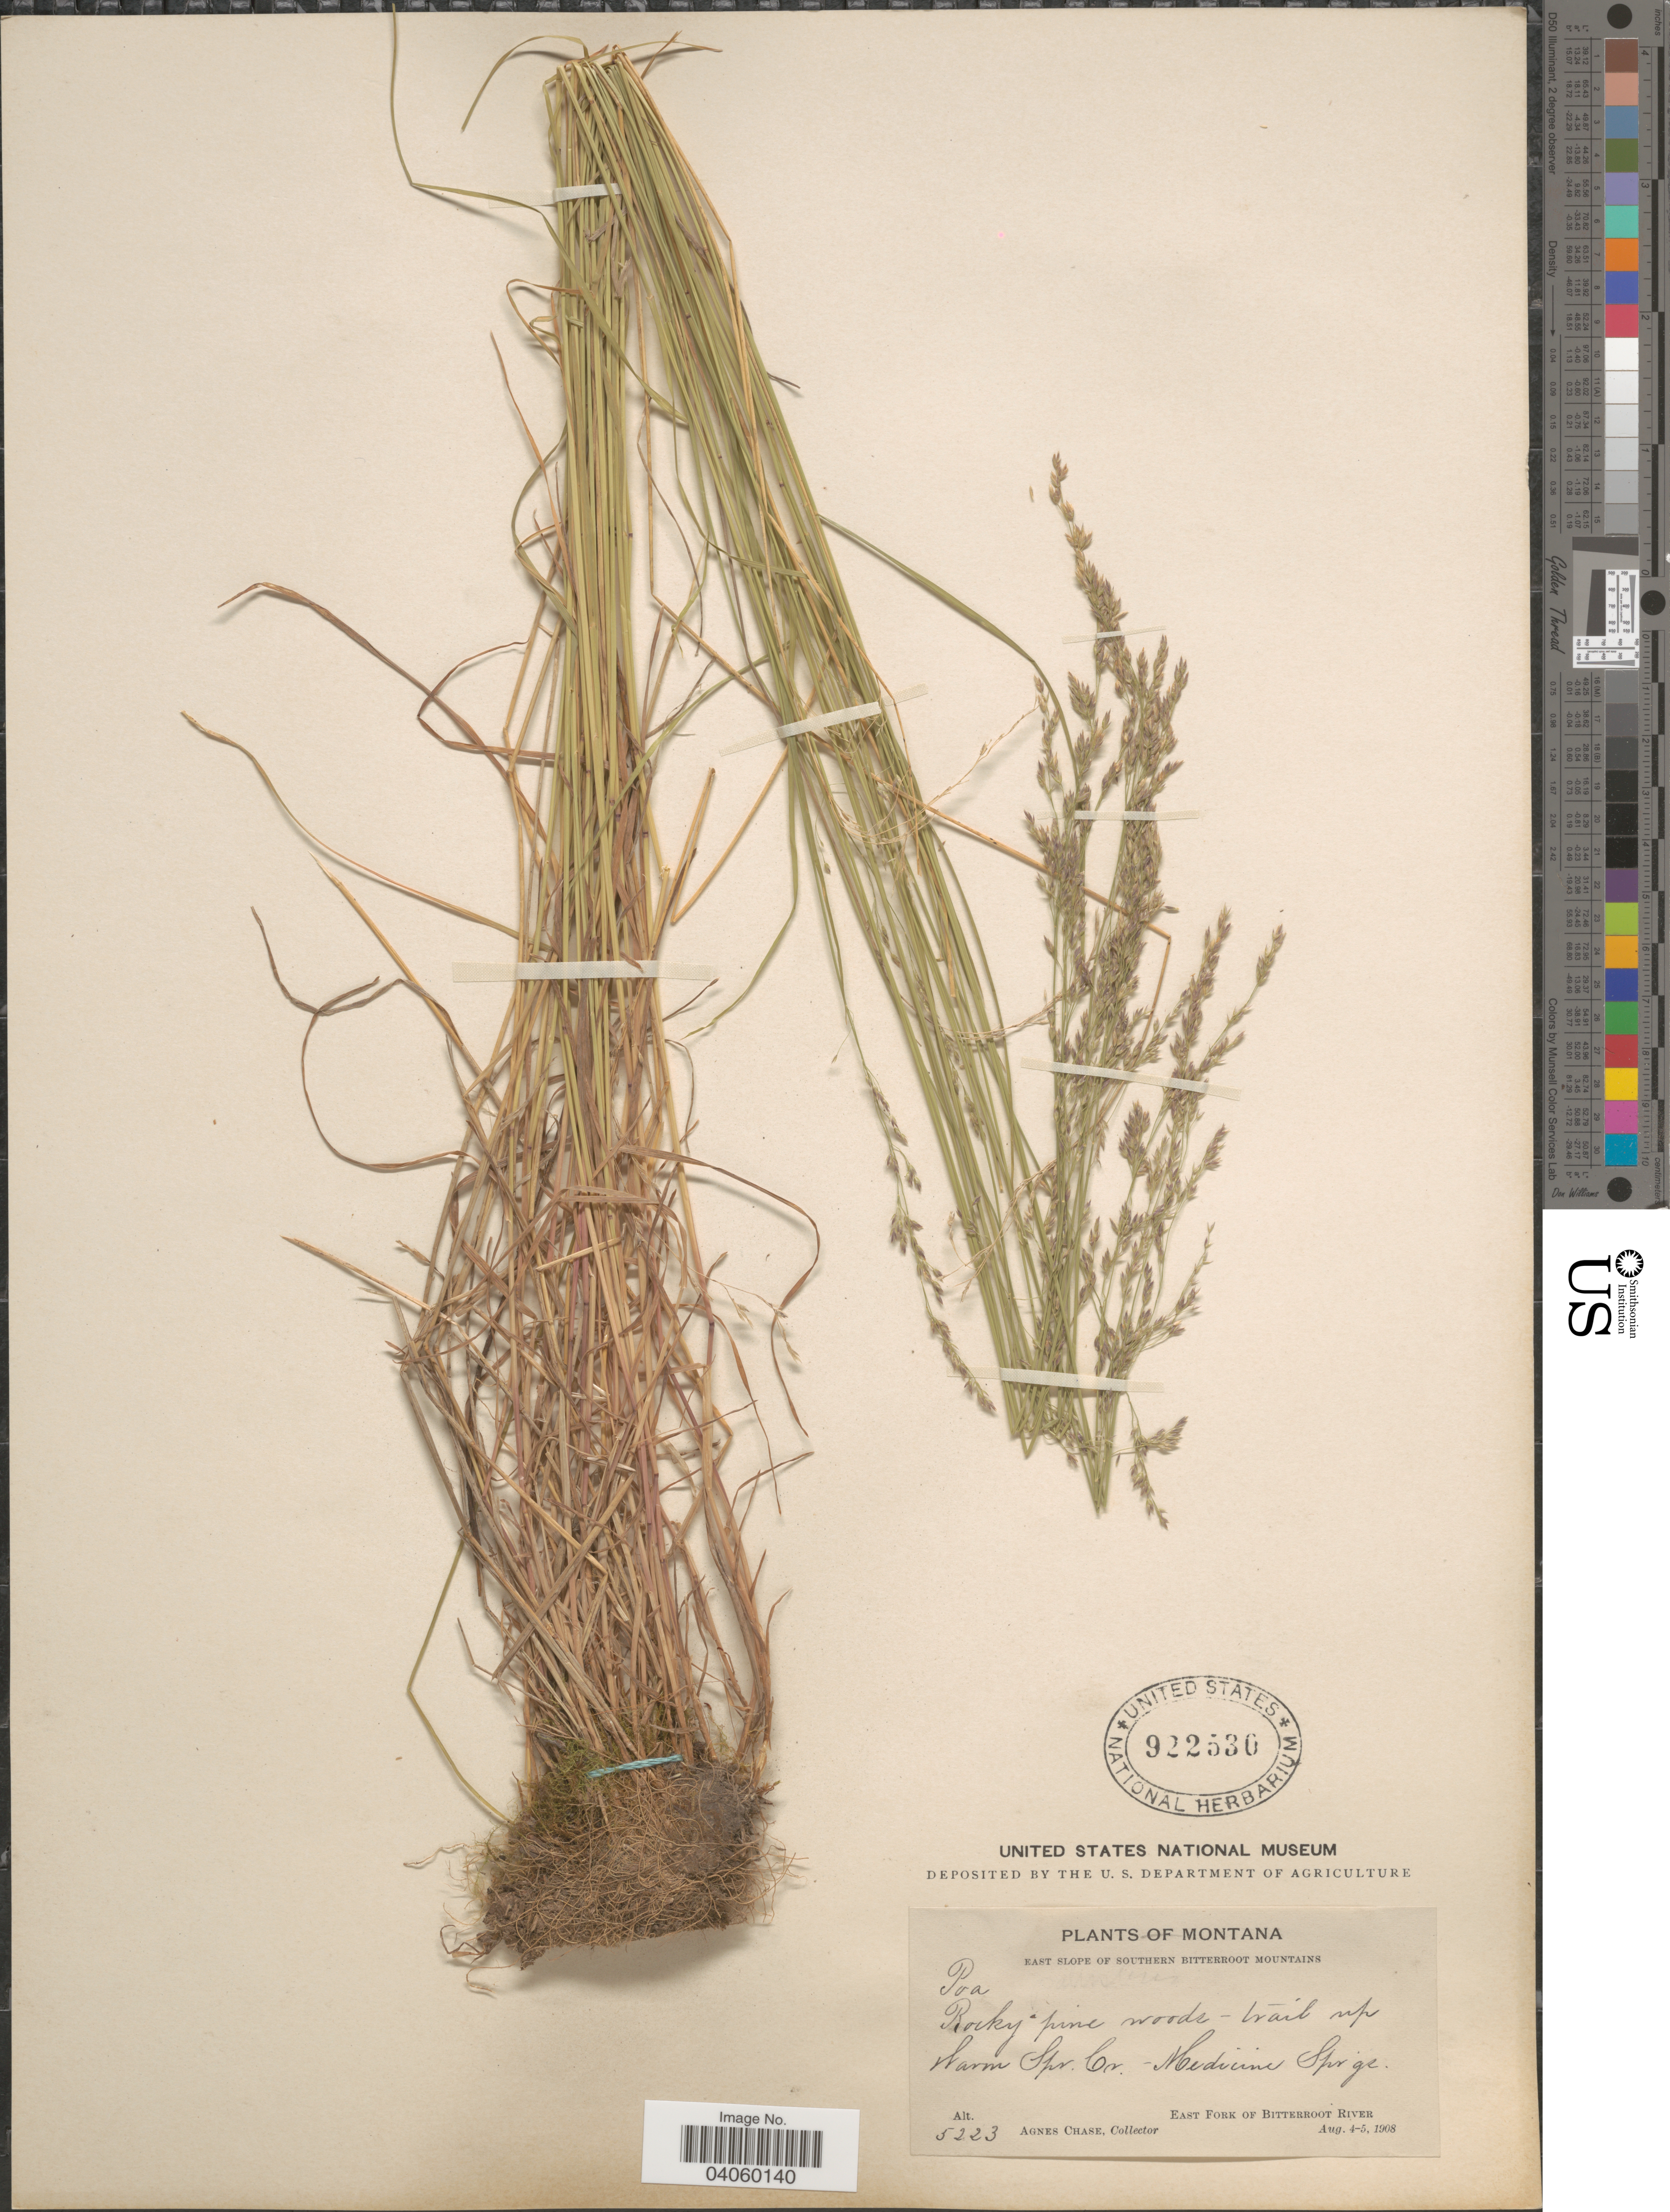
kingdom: Plantae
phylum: Tracheophyta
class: Liliopsida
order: Poales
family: Poaceae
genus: Poa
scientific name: Poa interior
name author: Rydb.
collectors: A. Chase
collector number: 5223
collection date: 1908-08-04/1908-08-05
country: United States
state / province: Montana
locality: East slope of Southern Bitterroot Mountains. Warm Spr. Cr. - Medicine Springs. East Fork of Bitterroot River.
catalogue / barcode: US 922530